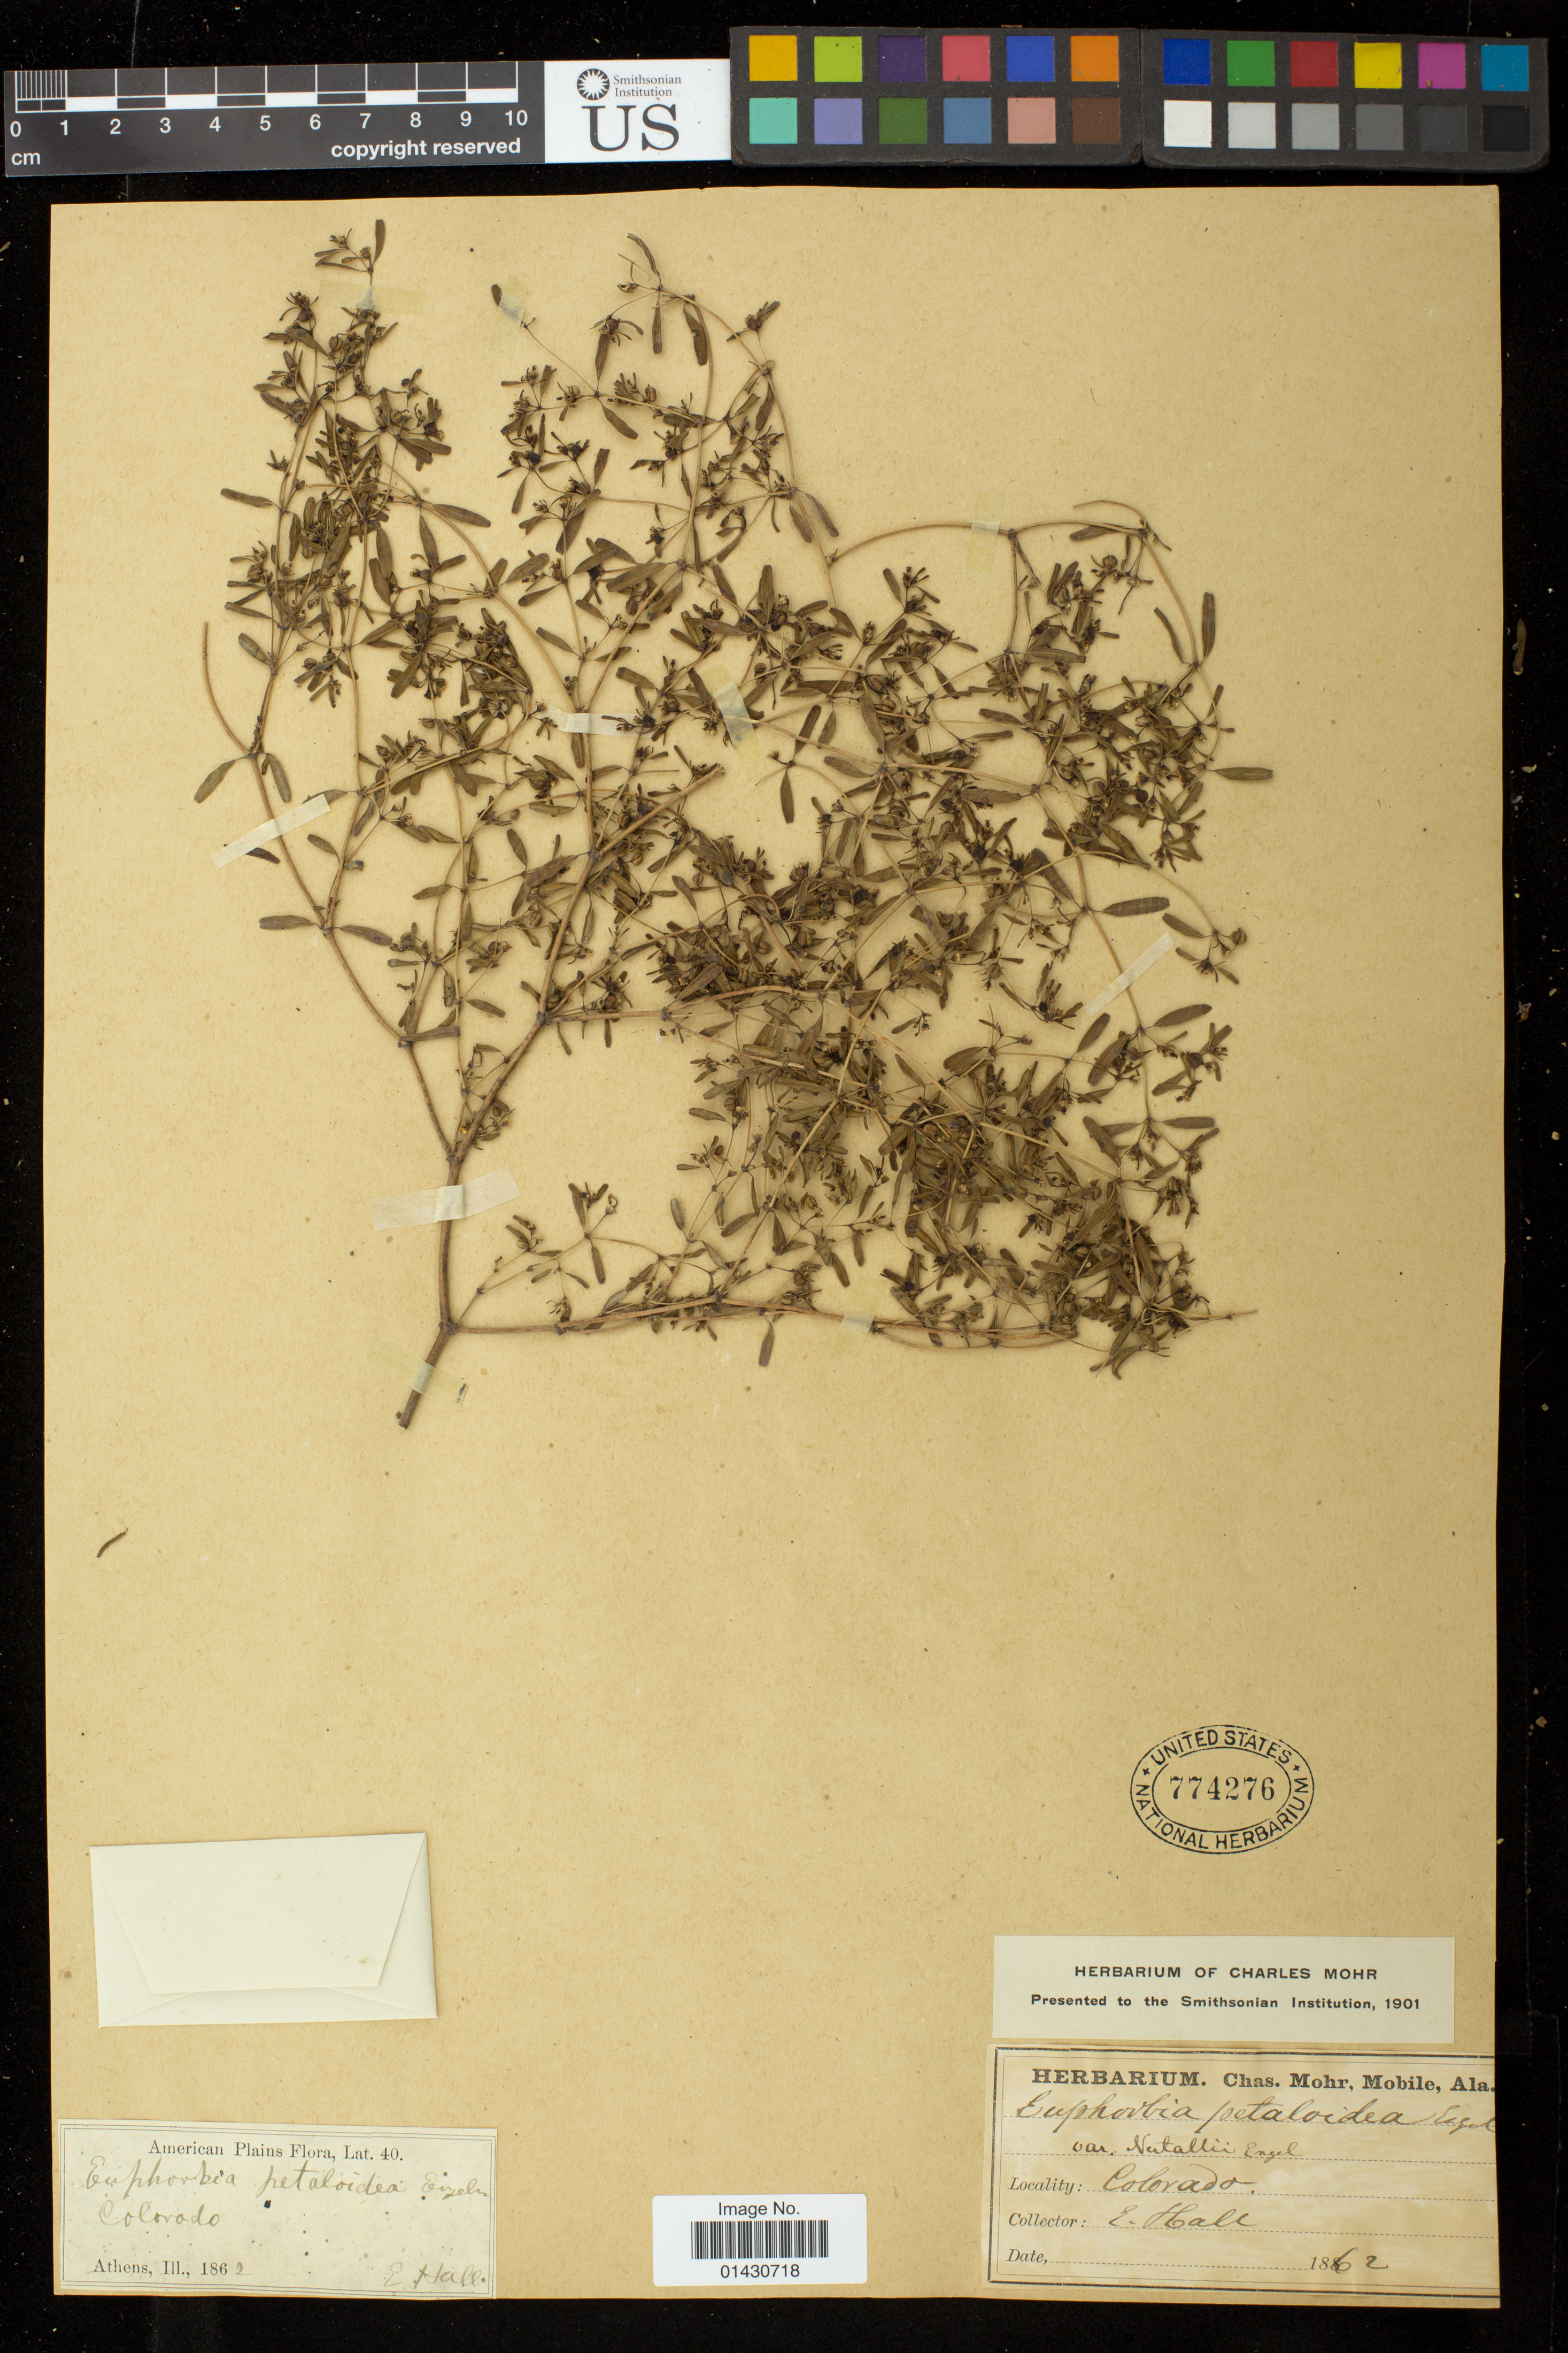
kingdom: Plantae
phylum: Tracheophyta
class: Magnoliopsida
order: Malpighiales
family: Euphorbiaceae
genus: Euphorbia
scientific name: Euphorbia missurica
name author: Raf.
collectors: E. Hall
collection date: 1862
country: United States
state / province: Colorado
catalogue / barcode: US 774276